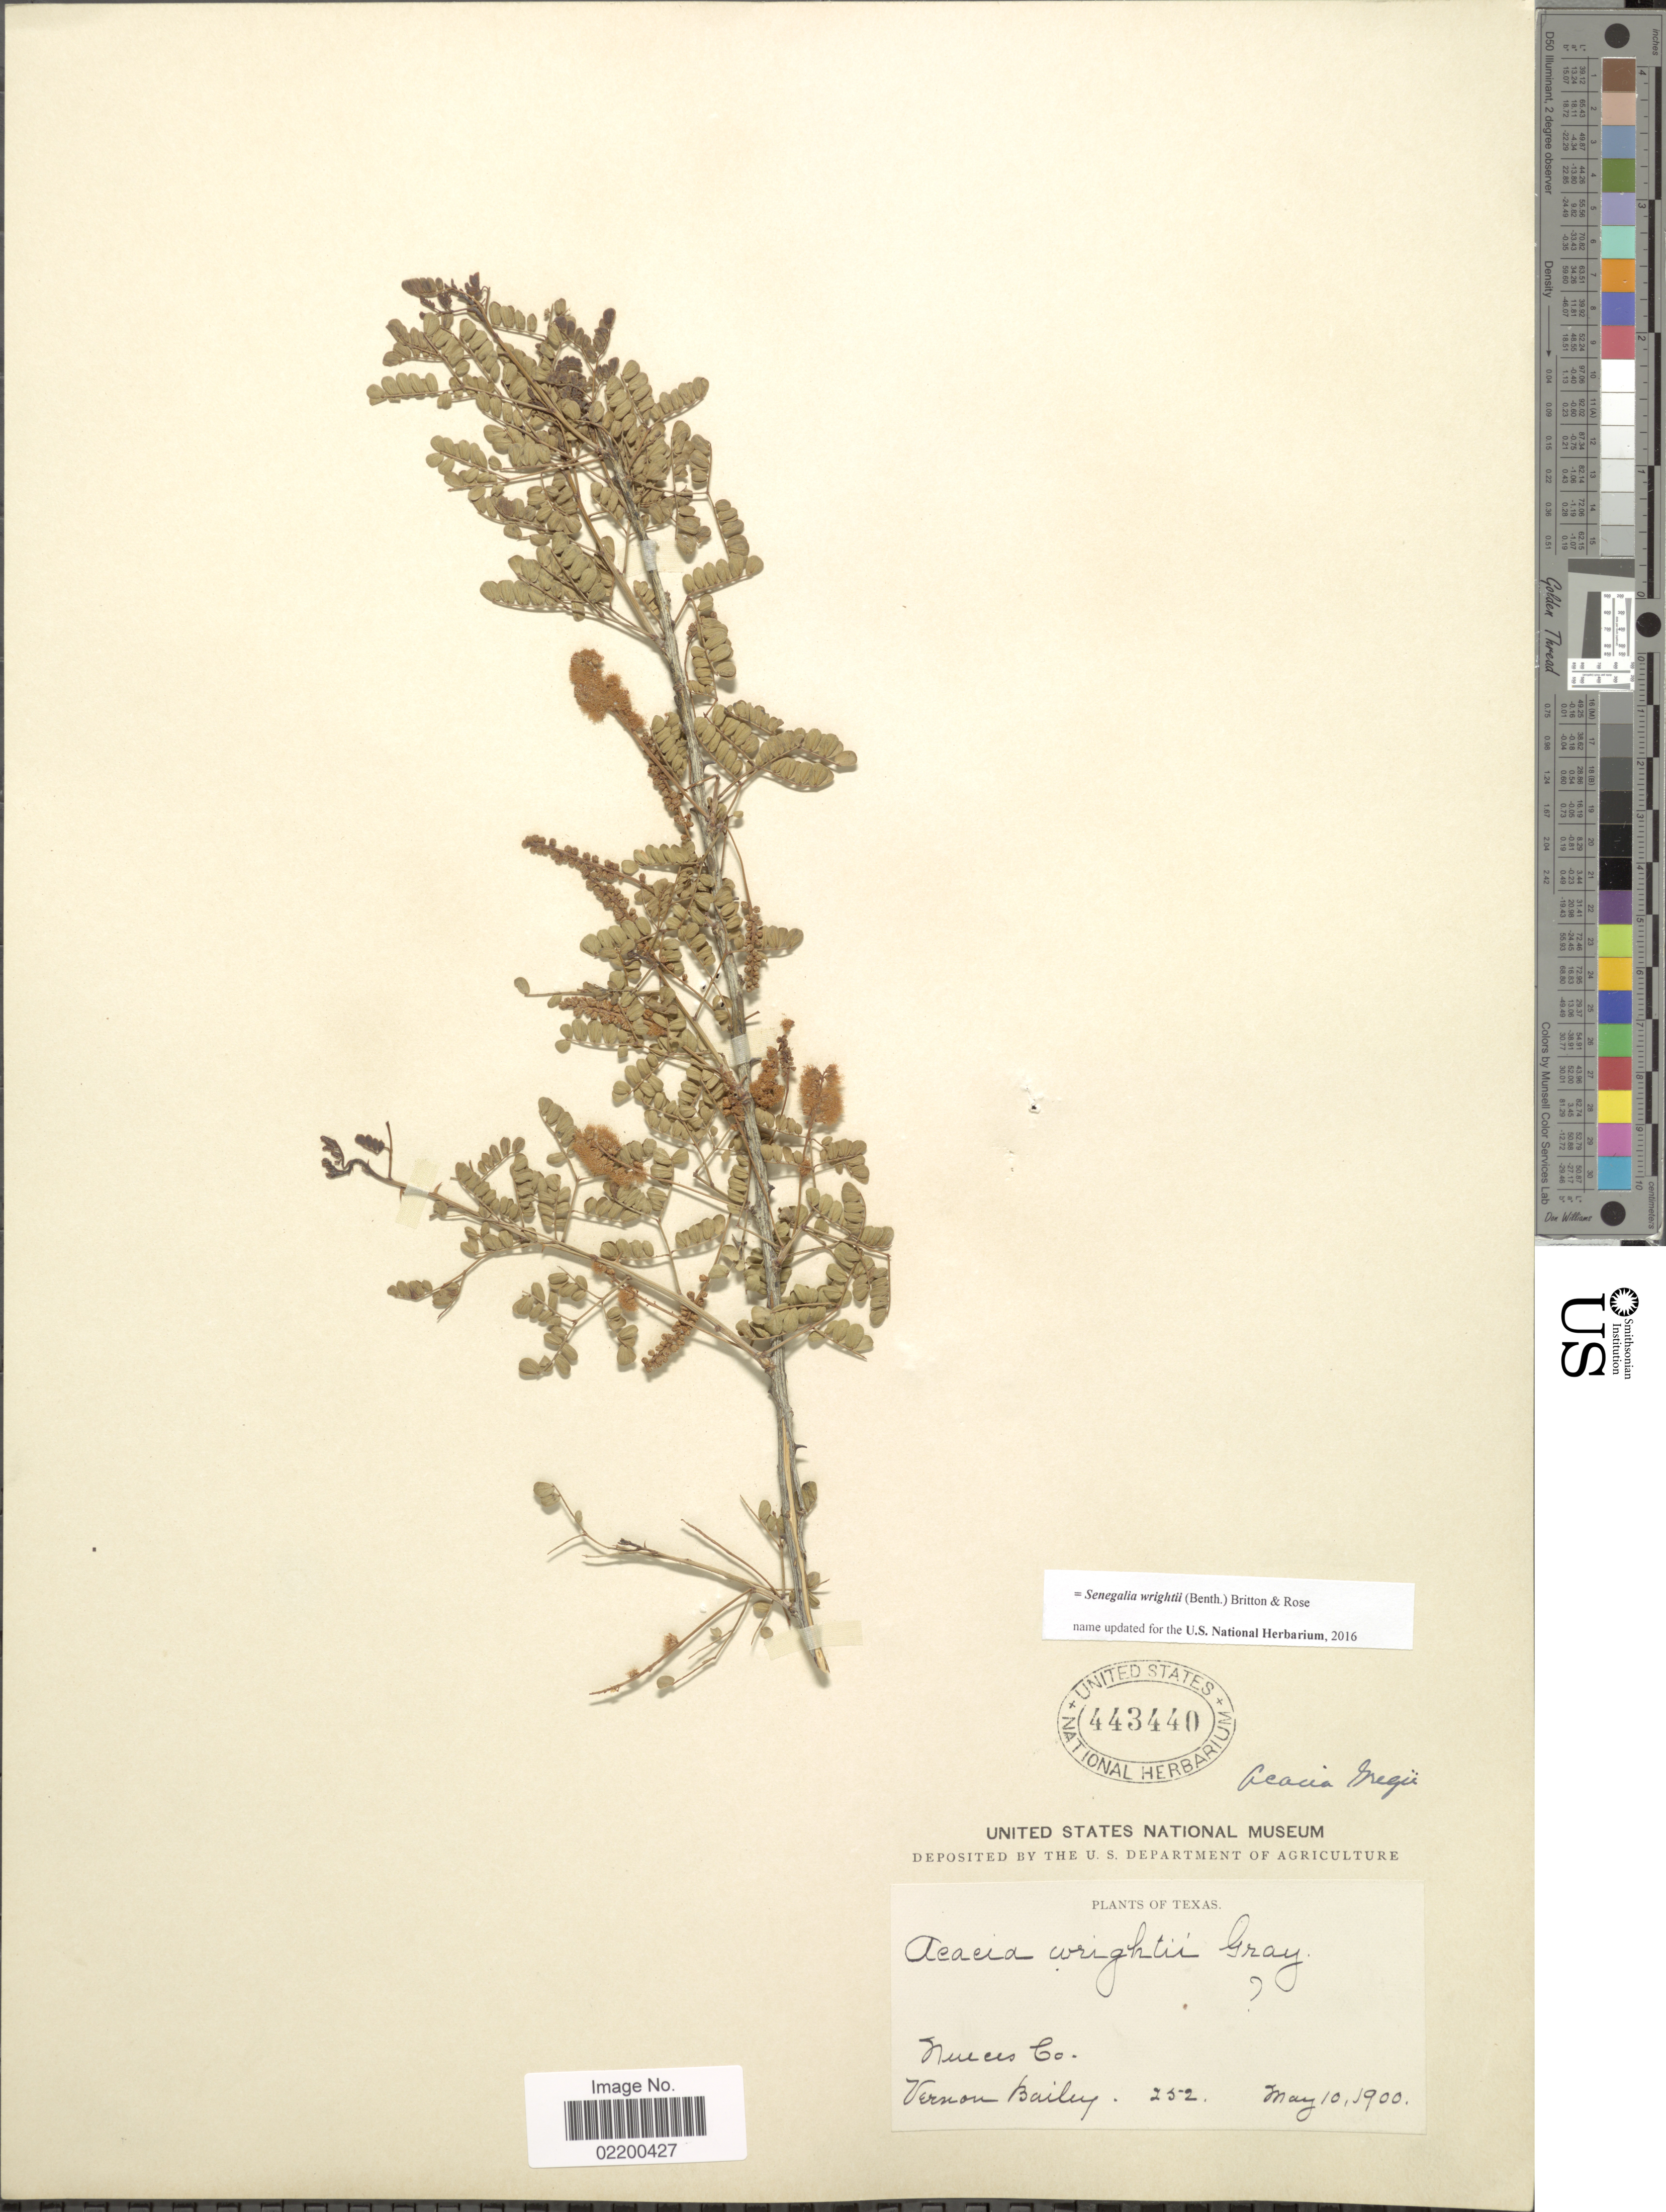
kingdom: Plantae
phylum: Tracheophyta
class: Magnoliopsida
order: Fabales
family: Fabaceae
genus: Senegalia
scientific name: Senegalia wrightii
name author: (Benth.) Britton & Rose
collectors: V. O. Bailey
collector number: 252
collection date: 1900-05-10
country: United States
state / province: Texas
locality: Nueces Co.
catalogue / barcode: US 443440